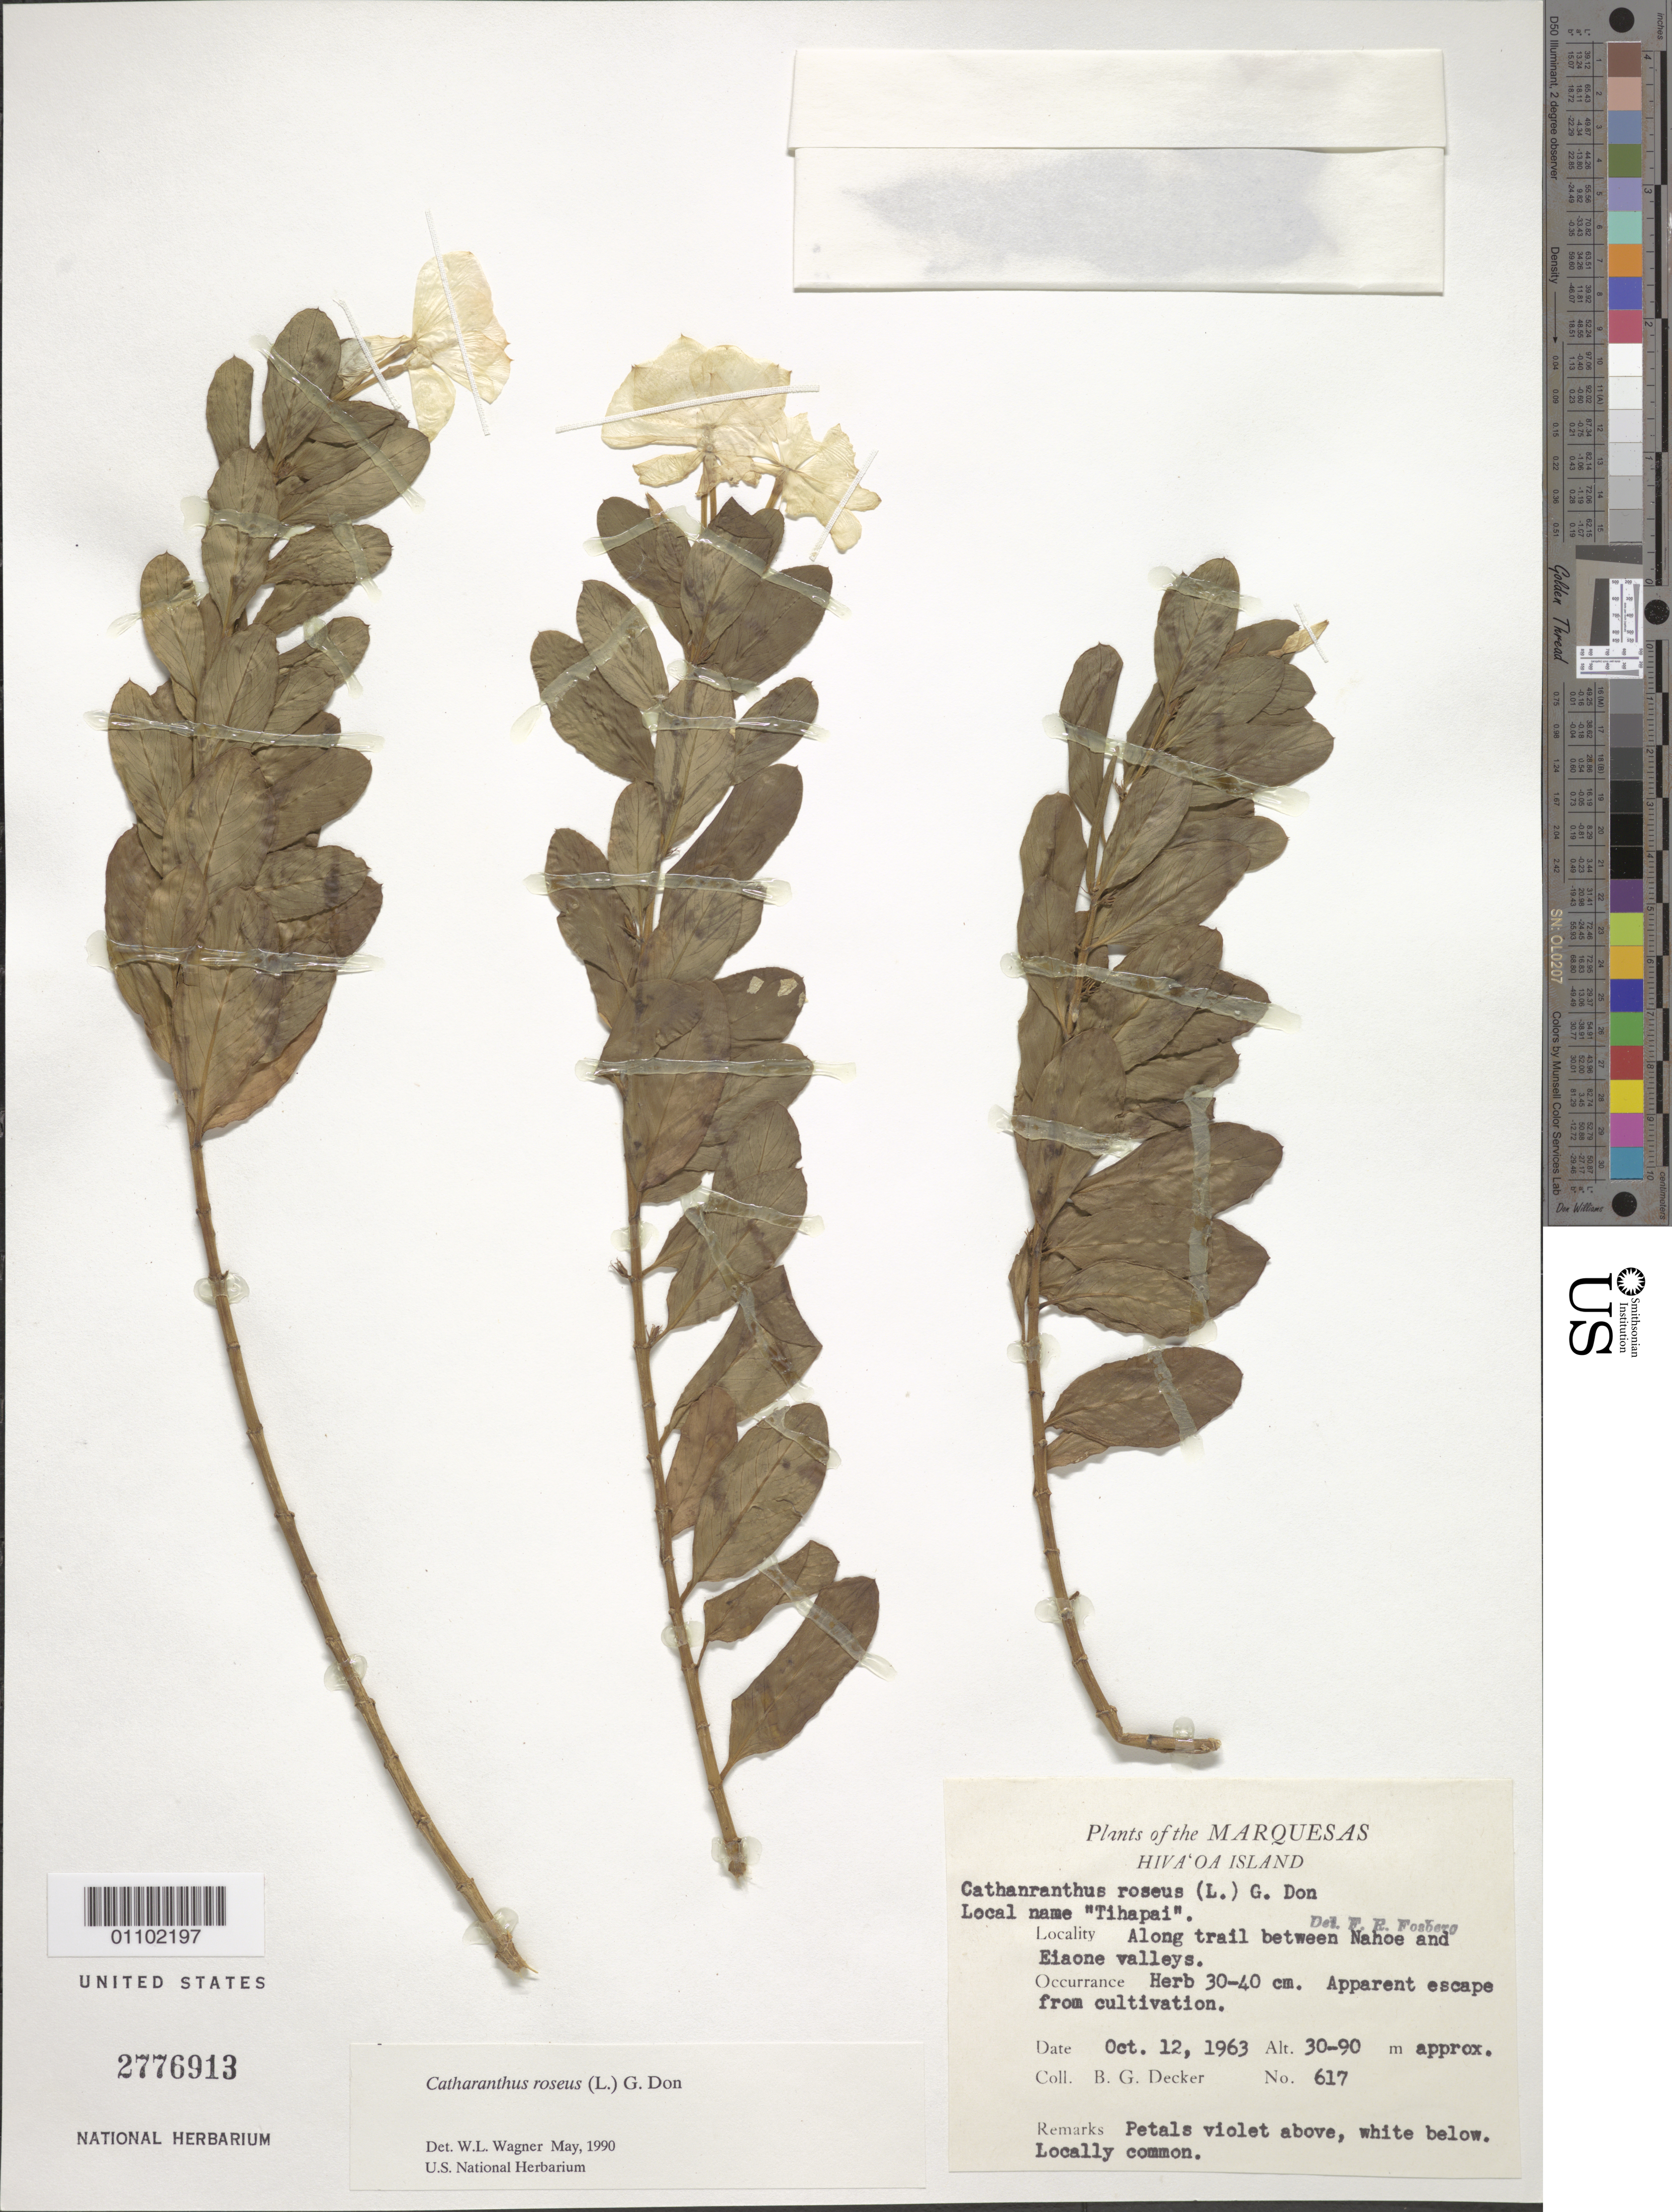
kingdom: Plantae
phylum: Tracheophyta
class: Magnoliopsida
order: Gentianales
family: Apocynaceae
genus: Catharanthus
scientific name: Catharanthus roseus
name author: (L.) G. Don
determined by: Wagner, W. L., (BOT), Smithsonian Institution - National Museum of Natural History (UNITED STATES)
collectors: B. G. Decker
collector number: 617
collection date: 1963-10-12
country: French Polynesia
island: Hiva Oa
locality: along trail between Nahoe and Eiaone valleys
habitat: Locally common, apparently escaped from cultivation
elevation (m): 30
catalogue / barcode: US 2776913